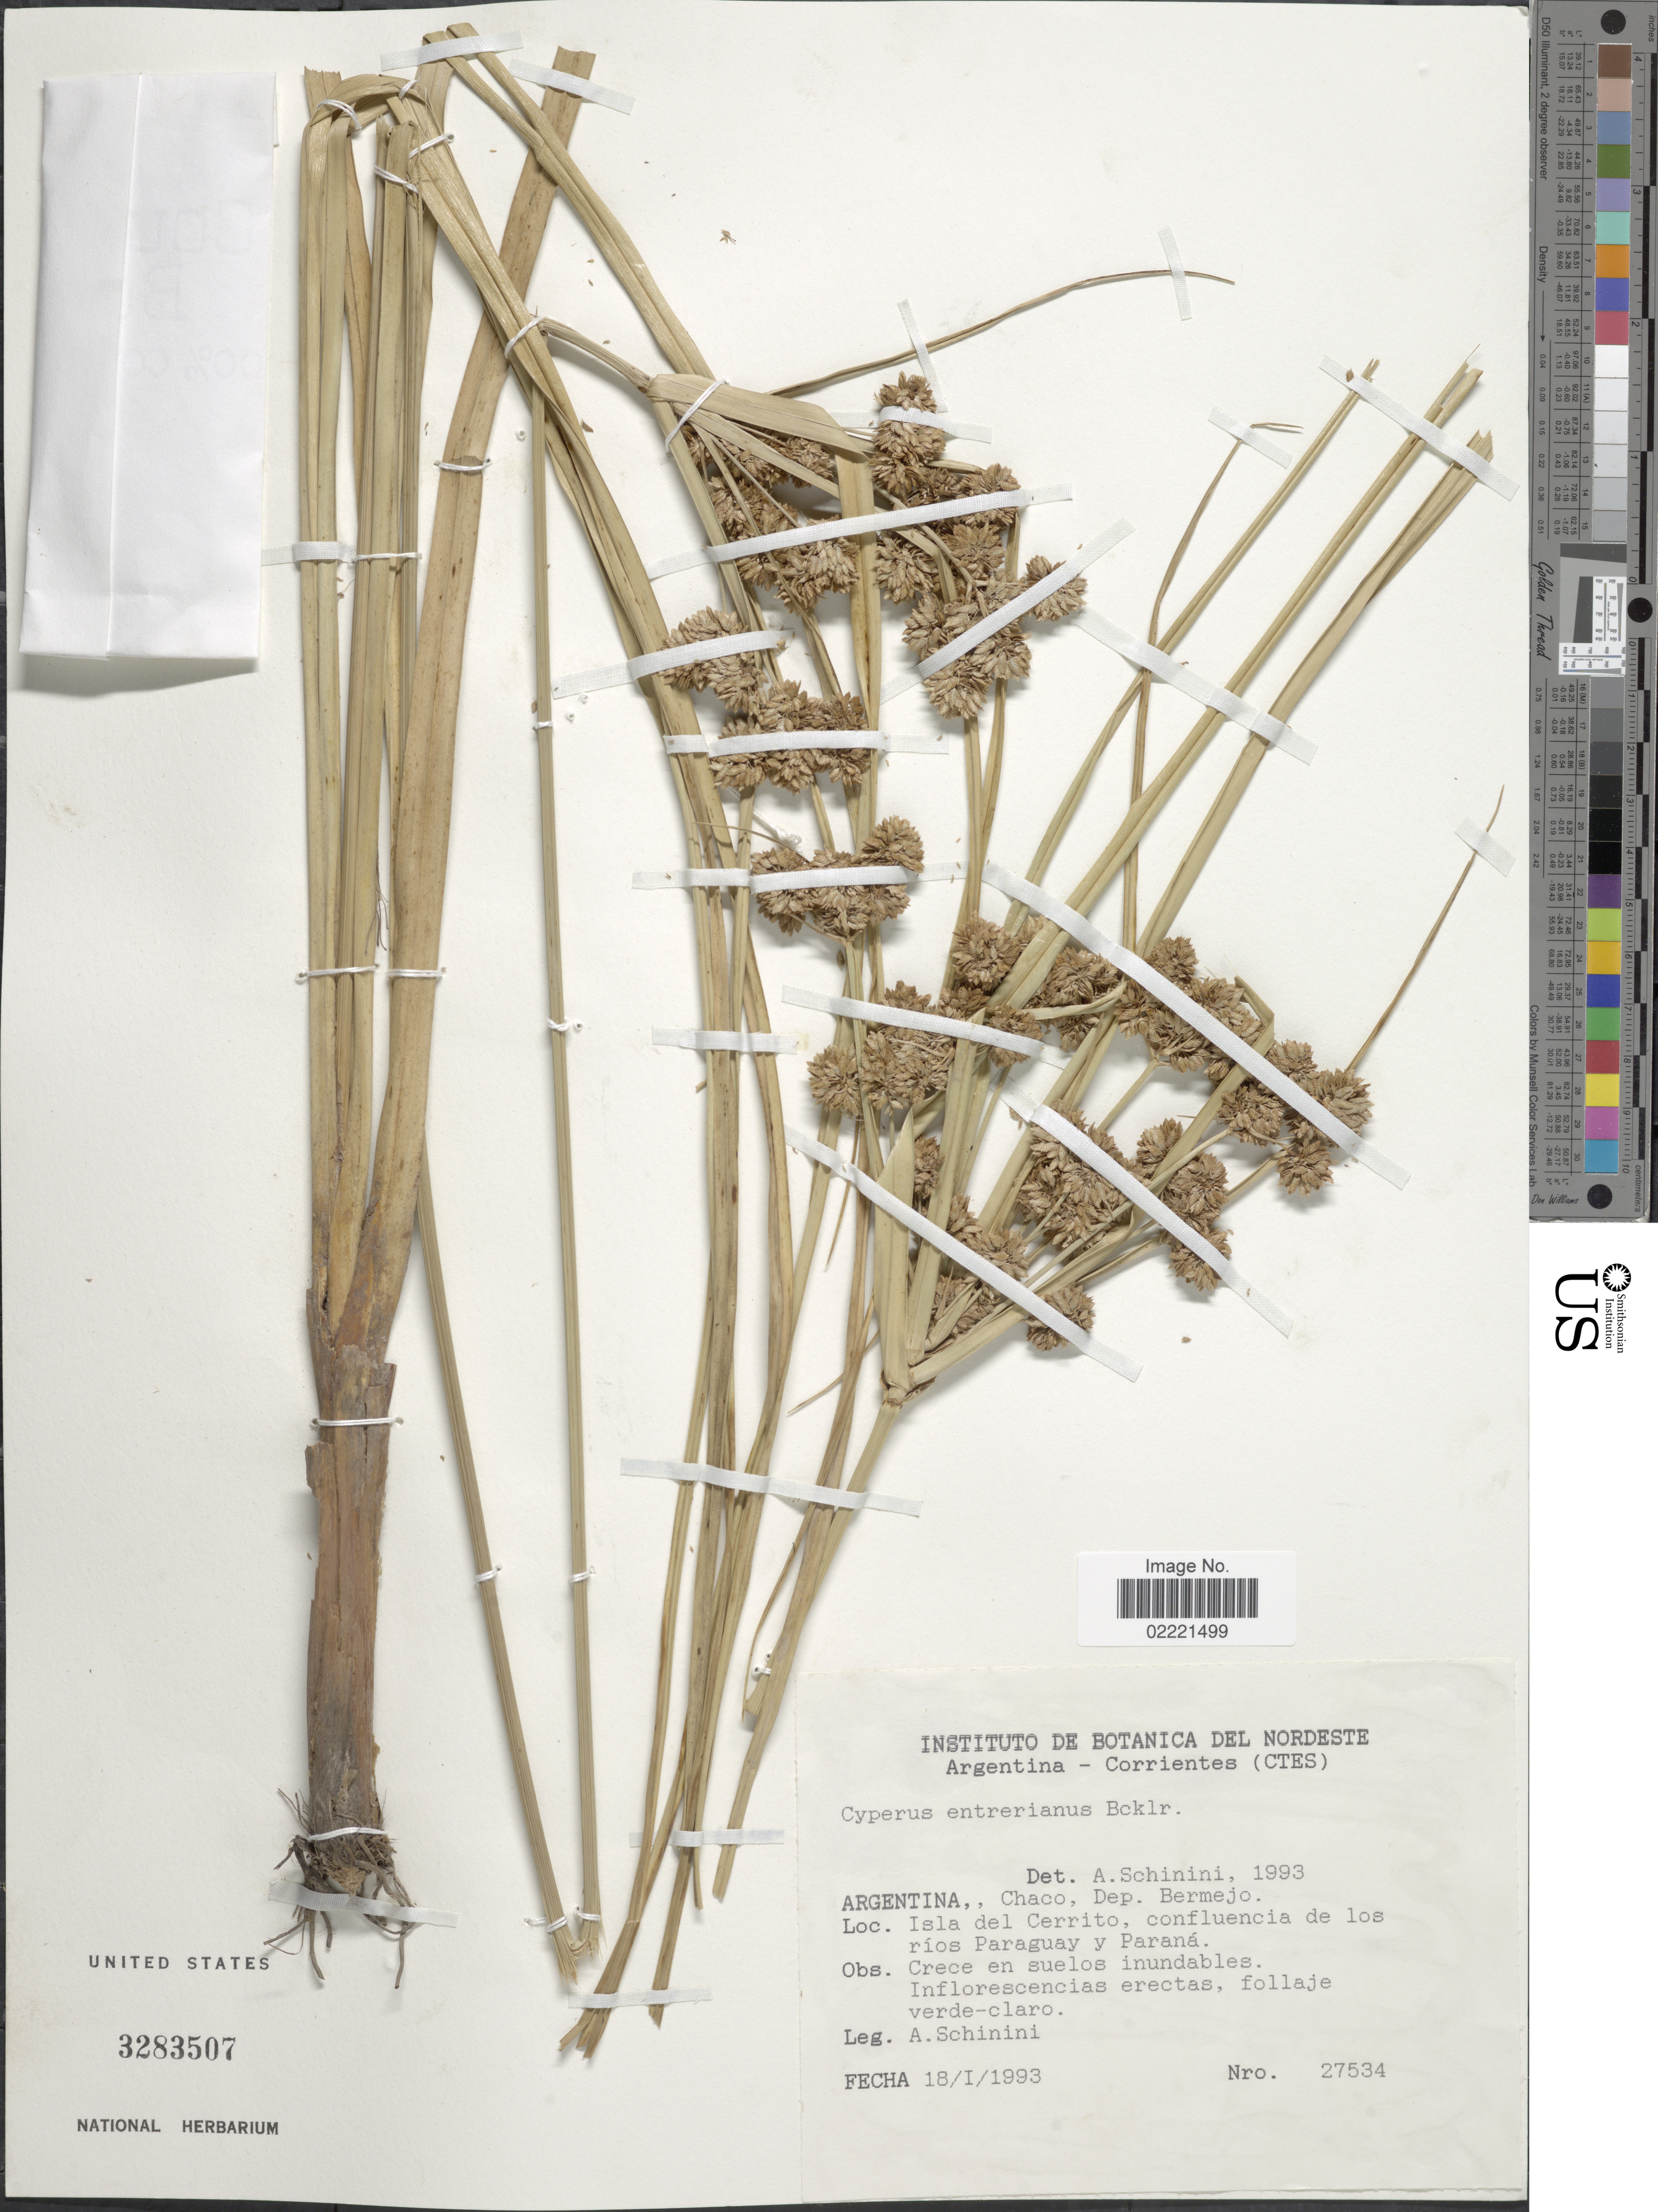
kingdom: Plantae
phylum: Tracheophyta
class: Liliopsida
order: Poales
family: Cyperaceae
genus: Cyperus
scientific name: Cyperus entrerianus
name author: Boeckeler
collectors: A. Schinini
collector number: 27534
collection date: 1993-01-18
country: Argentina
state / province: Chaco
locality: Argentina, Chaco, Dep. Bermejo, isla del Cerrito, confluencia de los rios Paraguay y Parana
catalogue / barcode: US 3283507